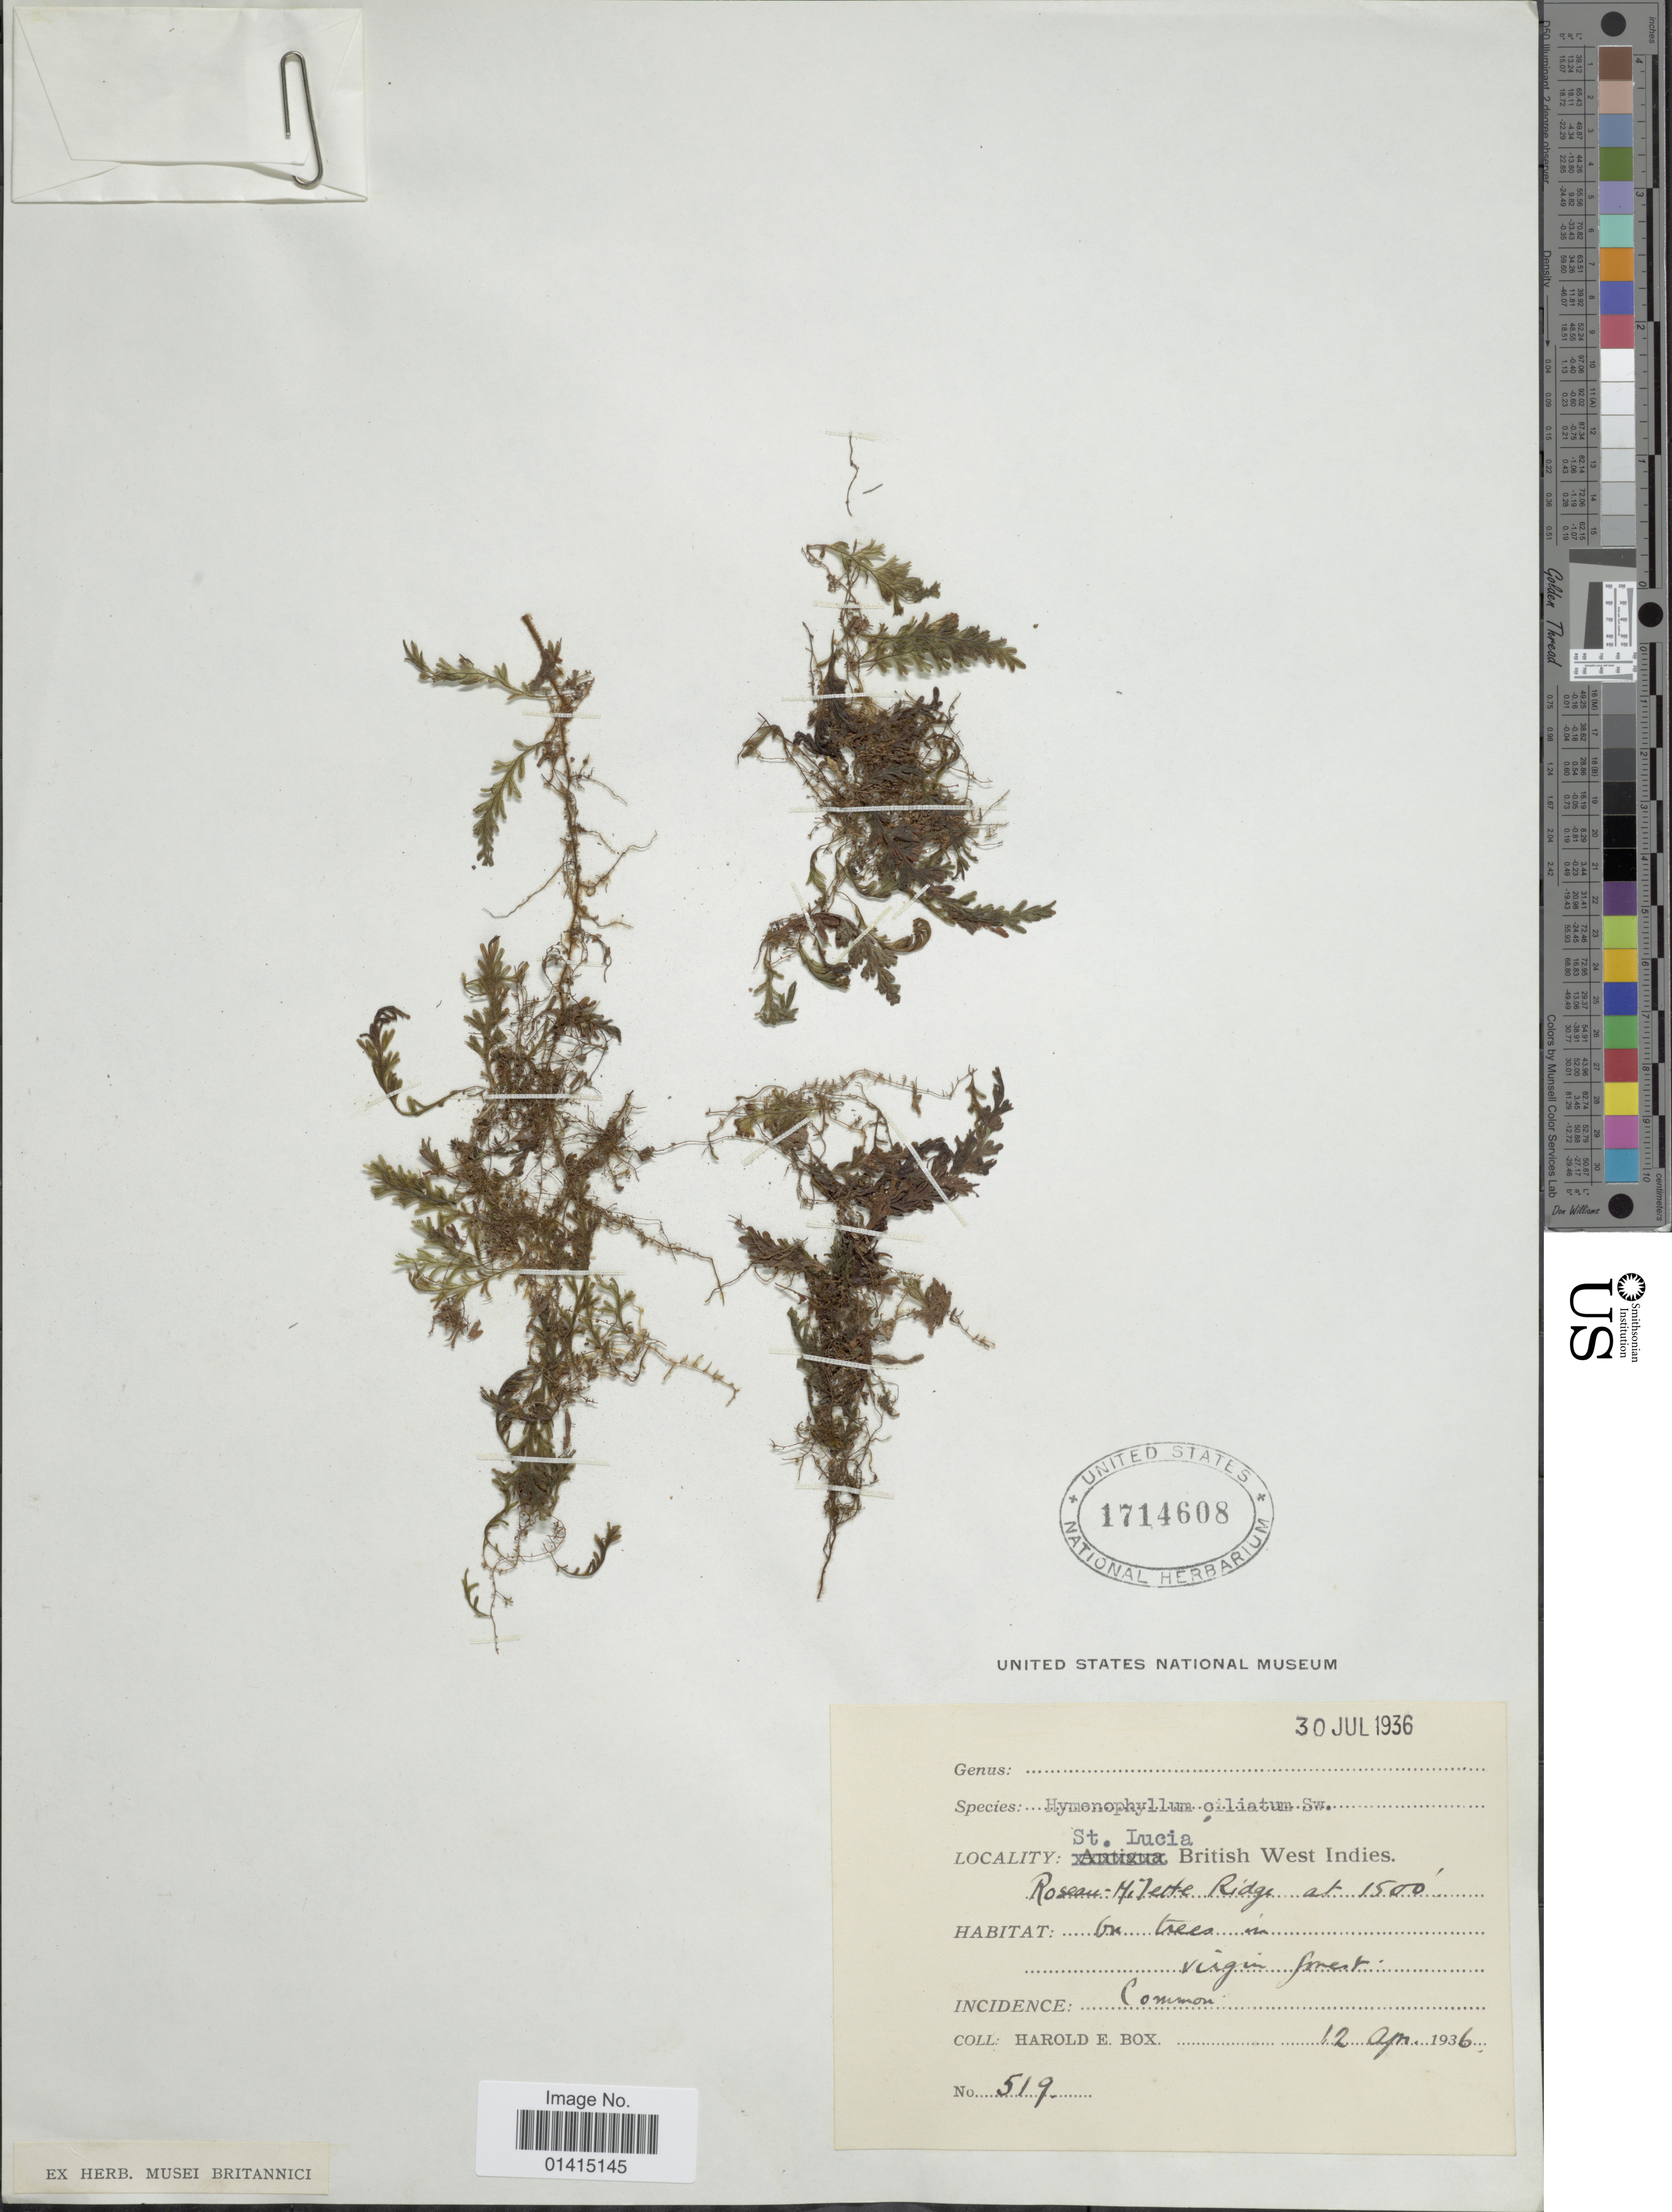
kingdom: Plantae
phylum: Tracheophyta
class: Polypodiopsida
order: Hymenophyllales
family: Hymenophyllaceae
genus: Hymenophyllum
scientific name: Hymenophyllum hirsutum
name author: (L.) Sw.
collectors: H. E. Box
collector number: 519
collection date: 1936-04-12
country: St. Lucia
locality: St. Lucia British West Indies, Roseau-Hilerte Ridge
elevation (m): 457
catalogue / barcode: US 1714608